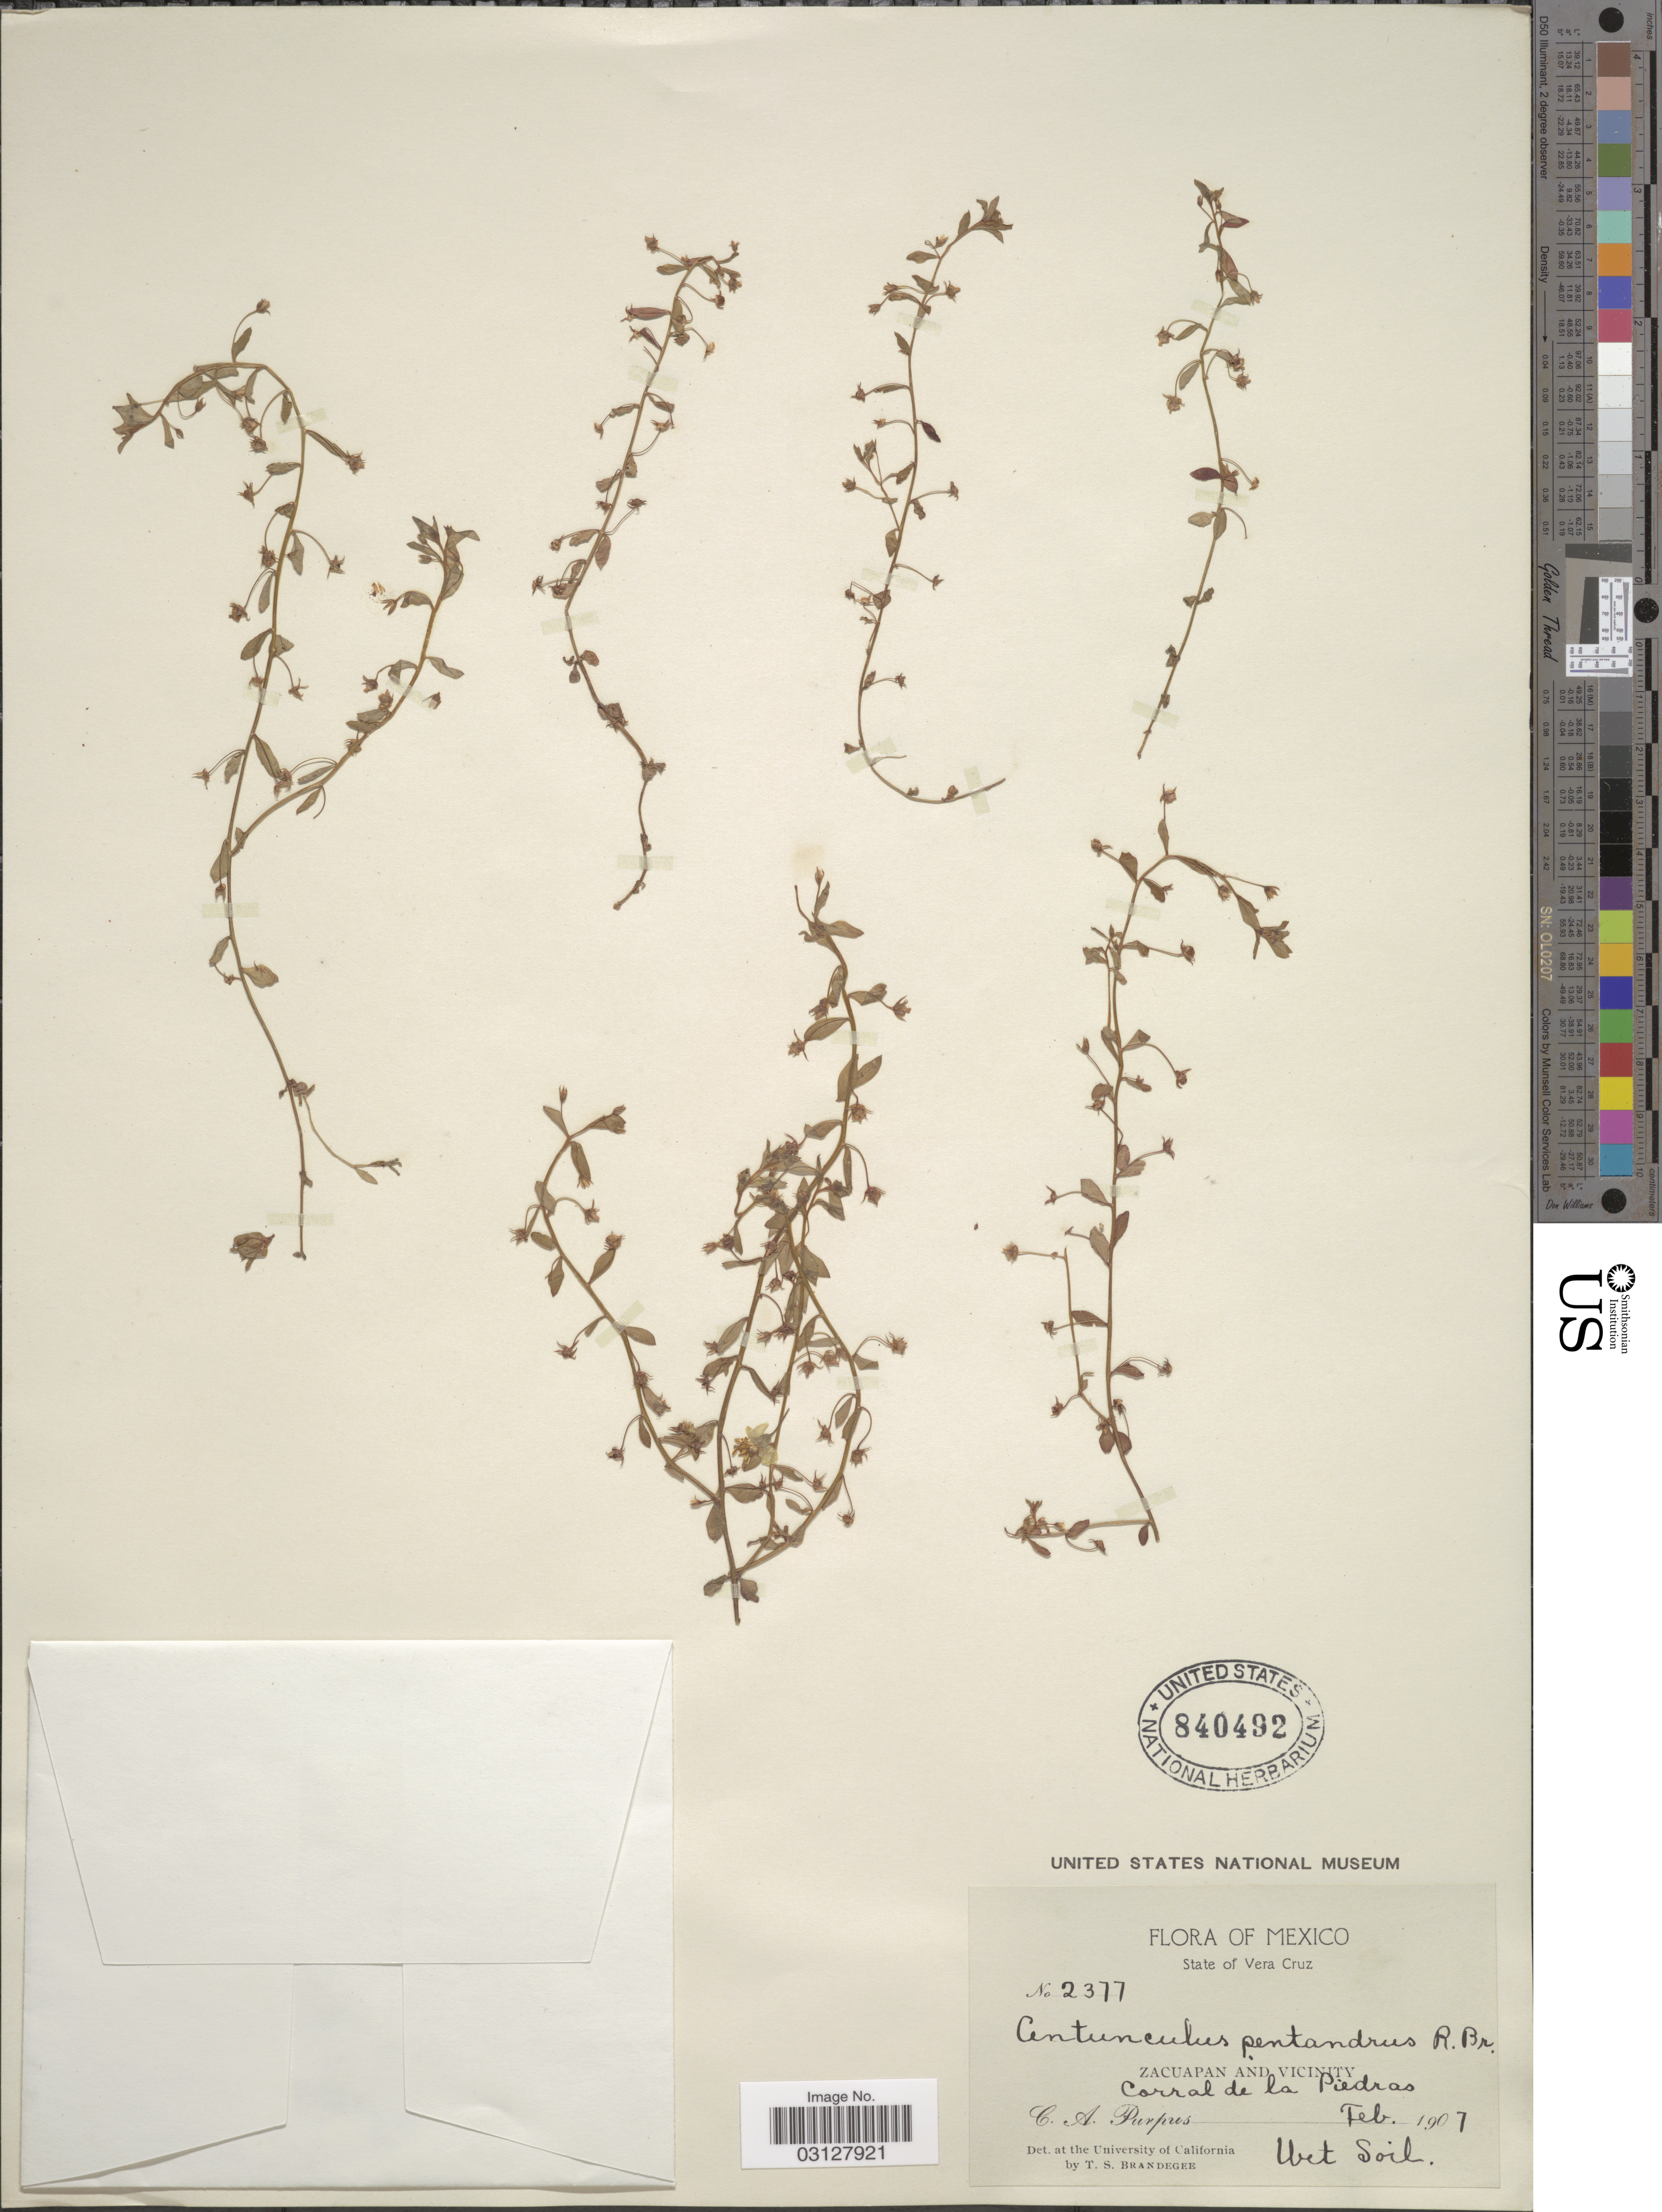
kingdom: Plantae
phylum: Tracheophyta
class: Magnoliopsida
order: Ericales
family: Primulaceae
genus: Centunculus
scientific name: Centunculus pentandrus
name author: R. Br.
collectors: C. A. Purpus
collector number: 2377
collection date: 1907-02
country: Mexico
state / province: Veracruz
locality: Vera Cruz. Zacuapan and vicinity. Corral de la Piedras.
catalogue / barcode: US 840492